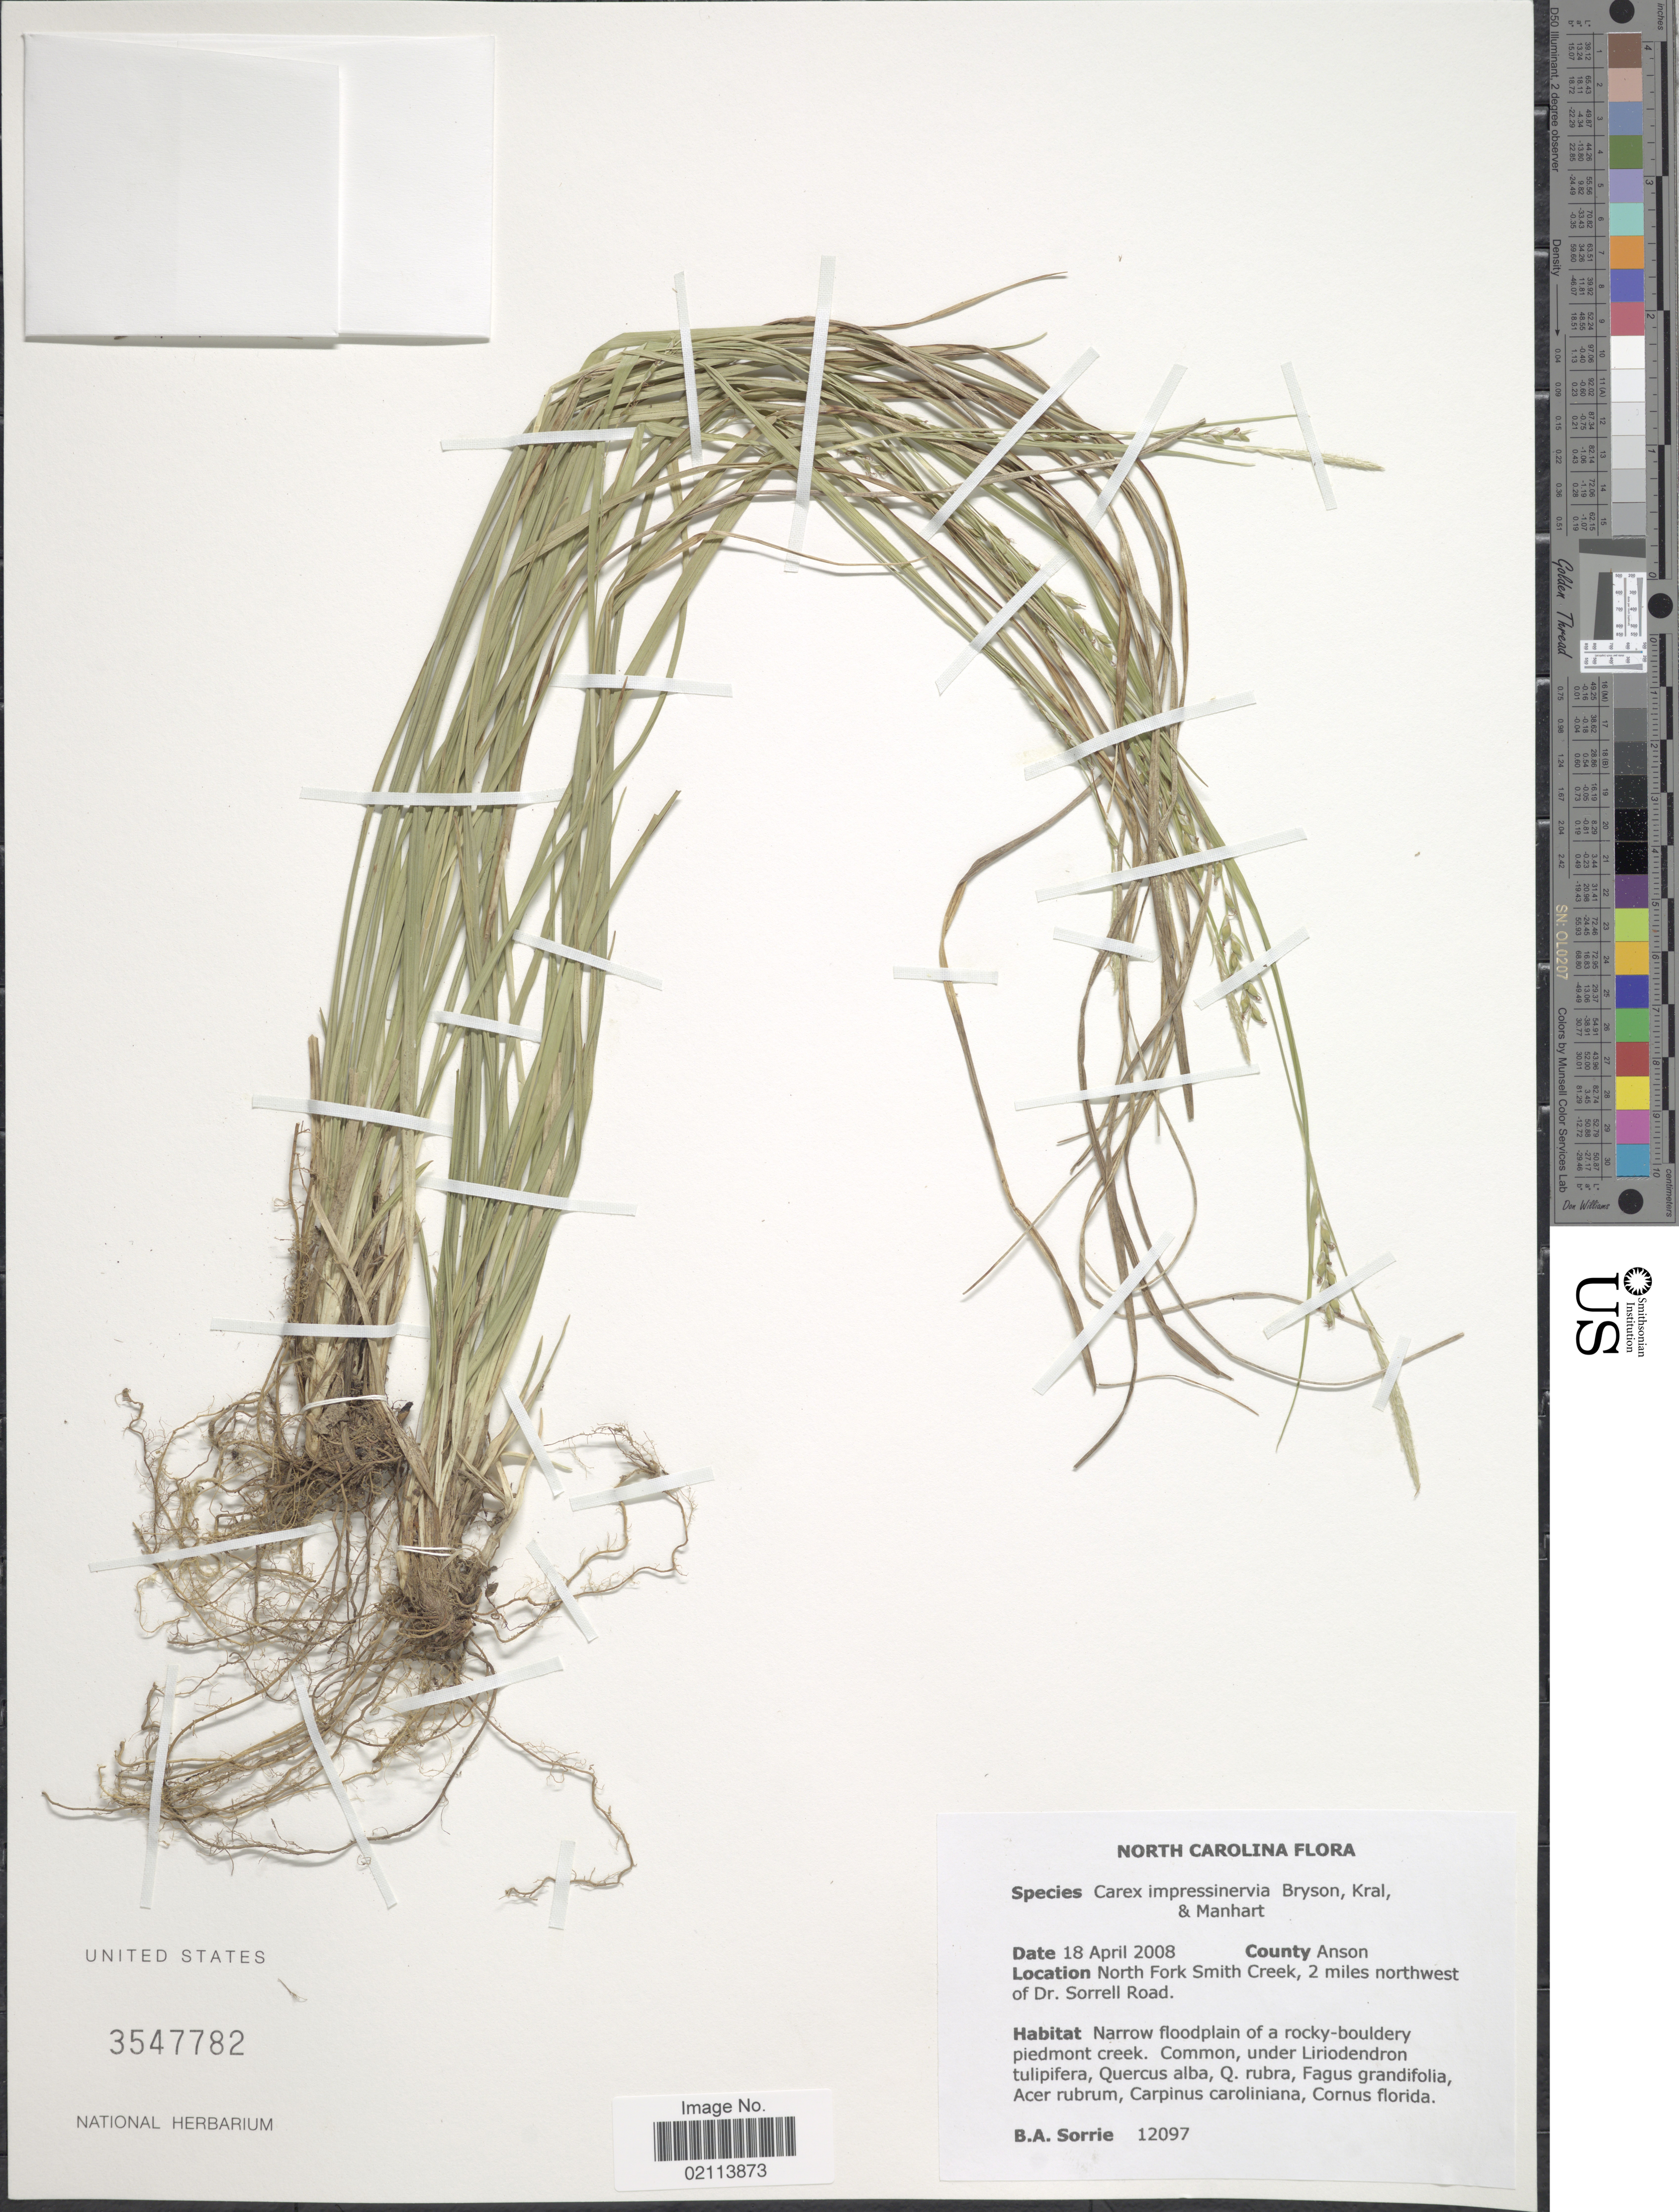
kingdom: Plantae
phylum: Tracheophyta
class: Liliopsida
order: Poales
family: Cyperaceae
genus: Carex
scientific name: Carex impressinervia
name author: Bryson et al.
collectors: B. Sorrie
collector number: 12097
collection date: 2008-04-18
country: United States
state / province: North Carolina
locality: North Fork Smith Creek, 2 miles northwest of Dr. Sorrell Road, County Anson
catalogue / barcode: US 3547782